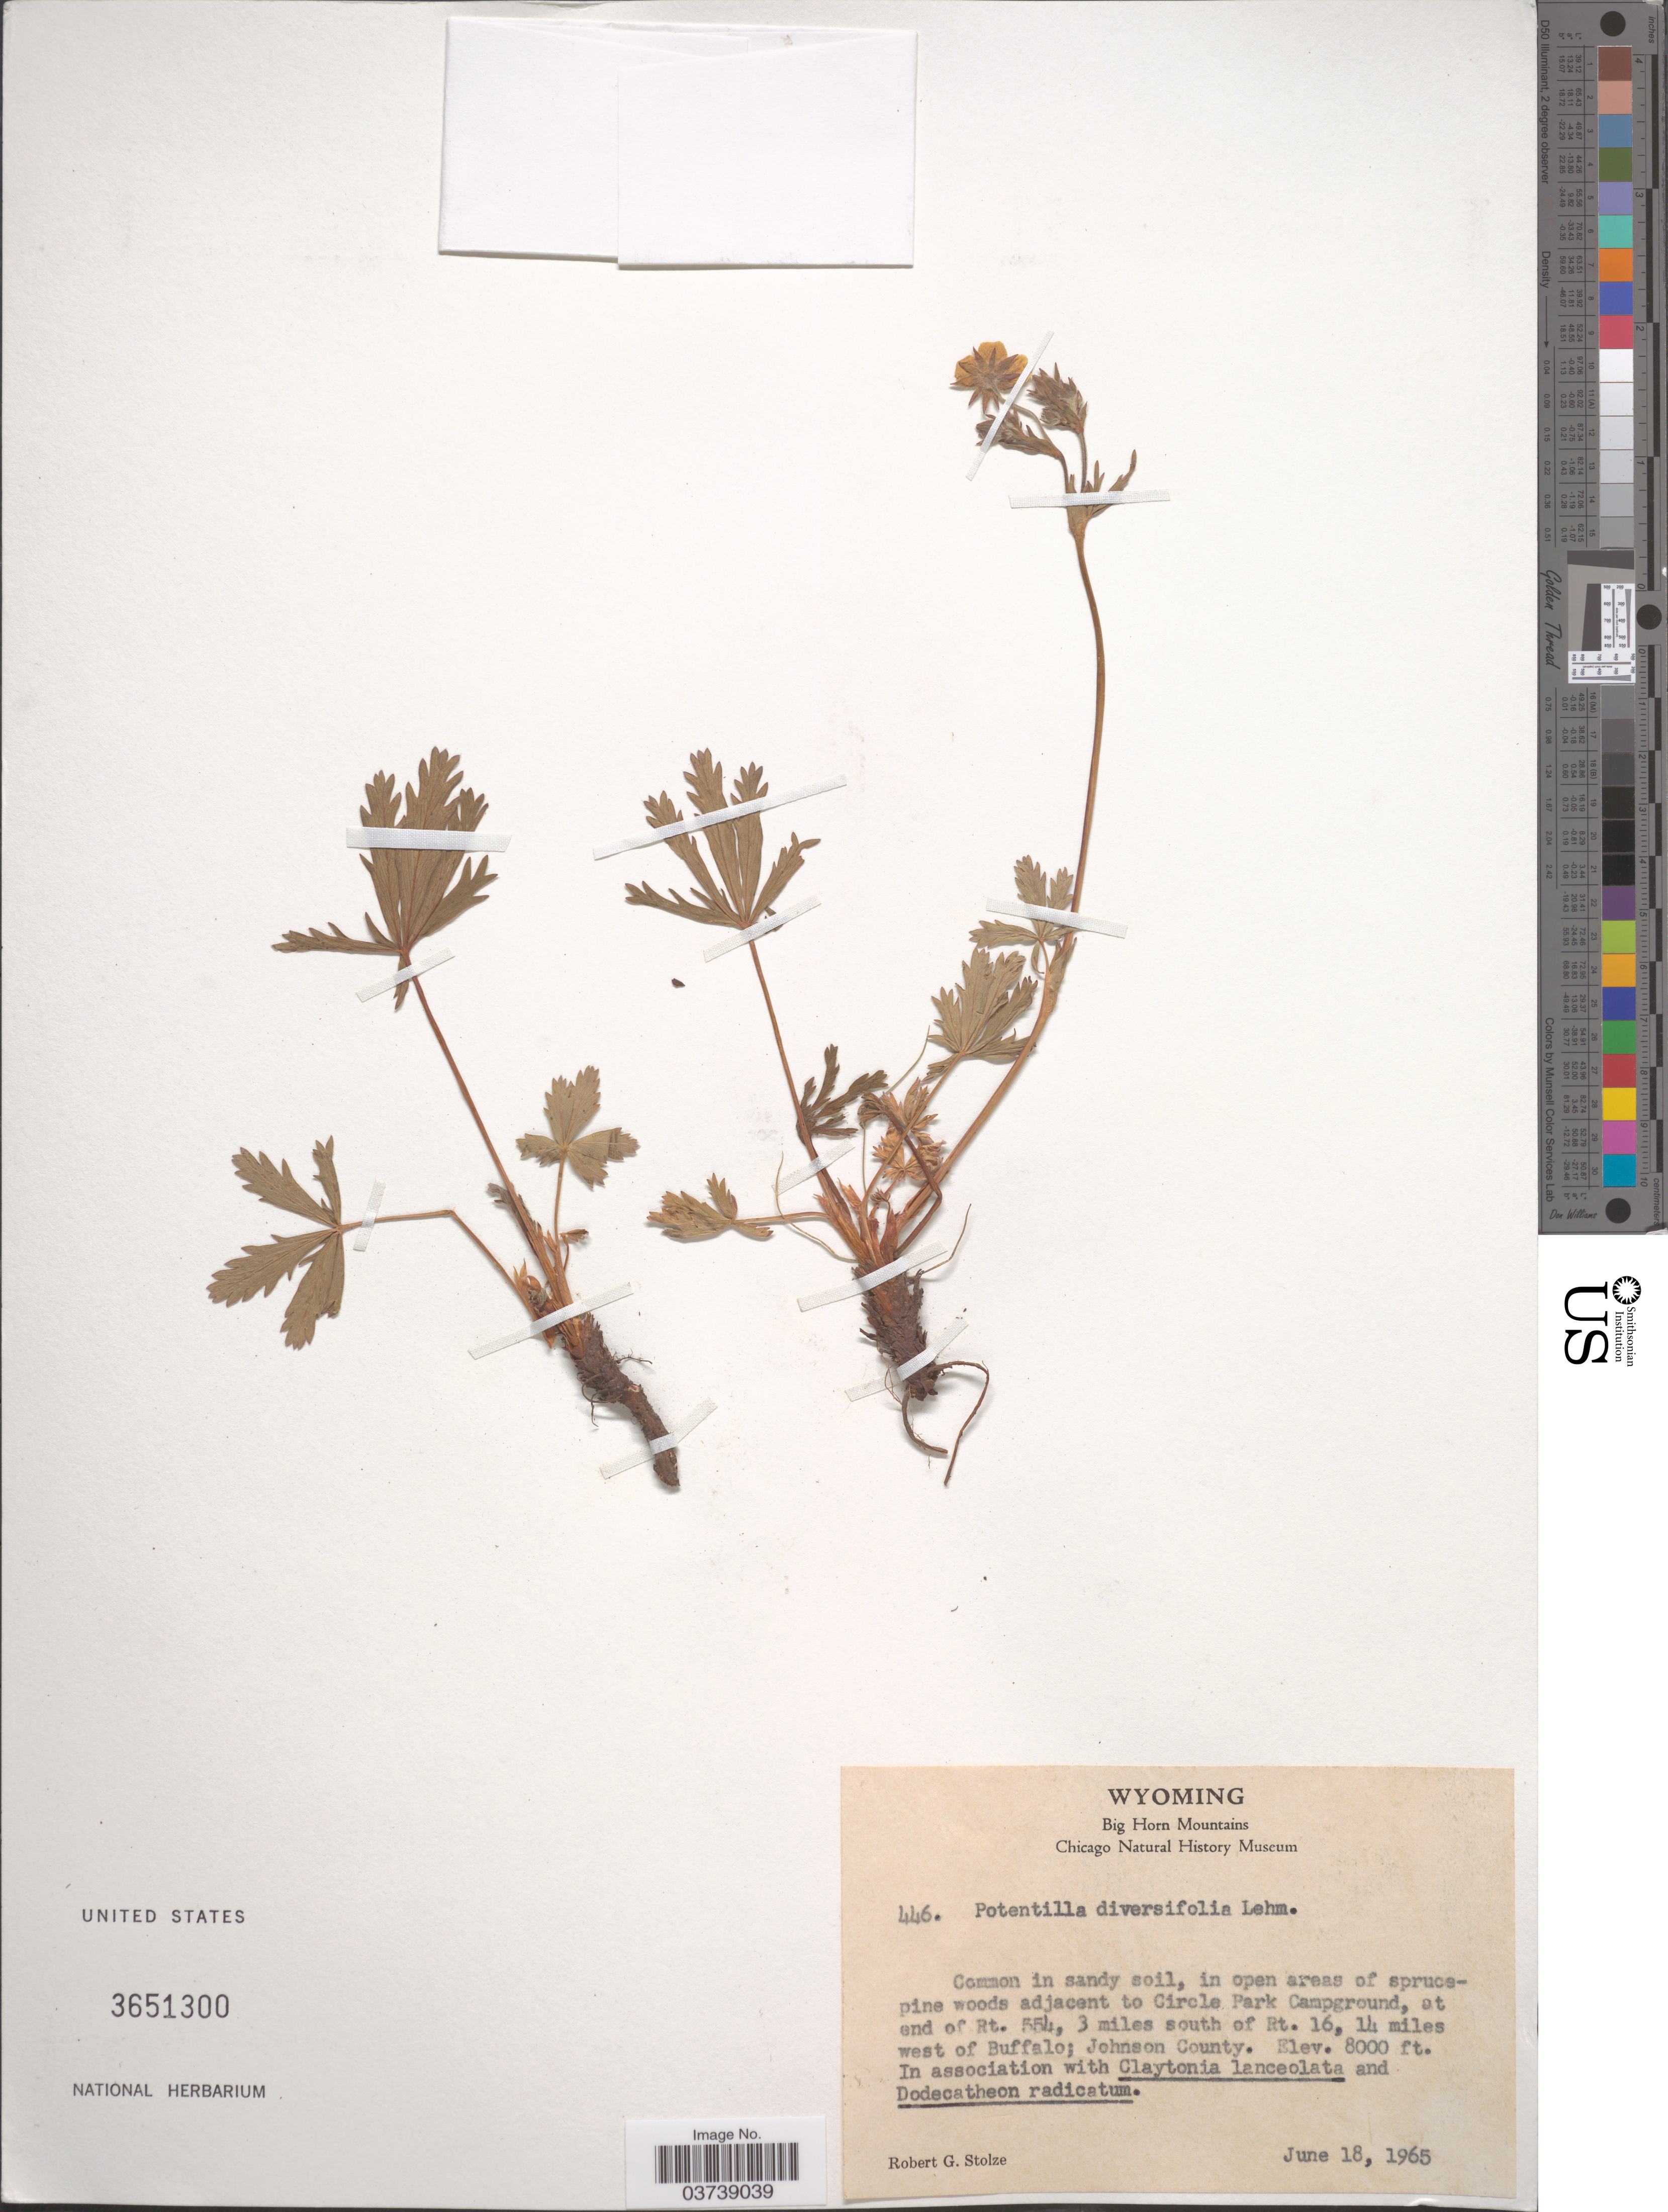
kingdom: Plantae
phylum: Tracheophyta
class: Magnoliopsida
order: Rosales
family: Rosaceae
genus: Potentilla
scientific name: Potentilla diversifolia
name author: Lehm.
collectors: R. G. Stolze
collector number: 446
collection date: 1965-06-18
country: United States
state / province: Wyoming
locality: Big Horn Mountains. Adjacent to Circle Park Campground, at end of Rt. 554, 3 miles south of Rt. 16, 14 miles west of Buffalo; Johnson County.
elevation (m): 2438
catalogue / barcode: US 3651300